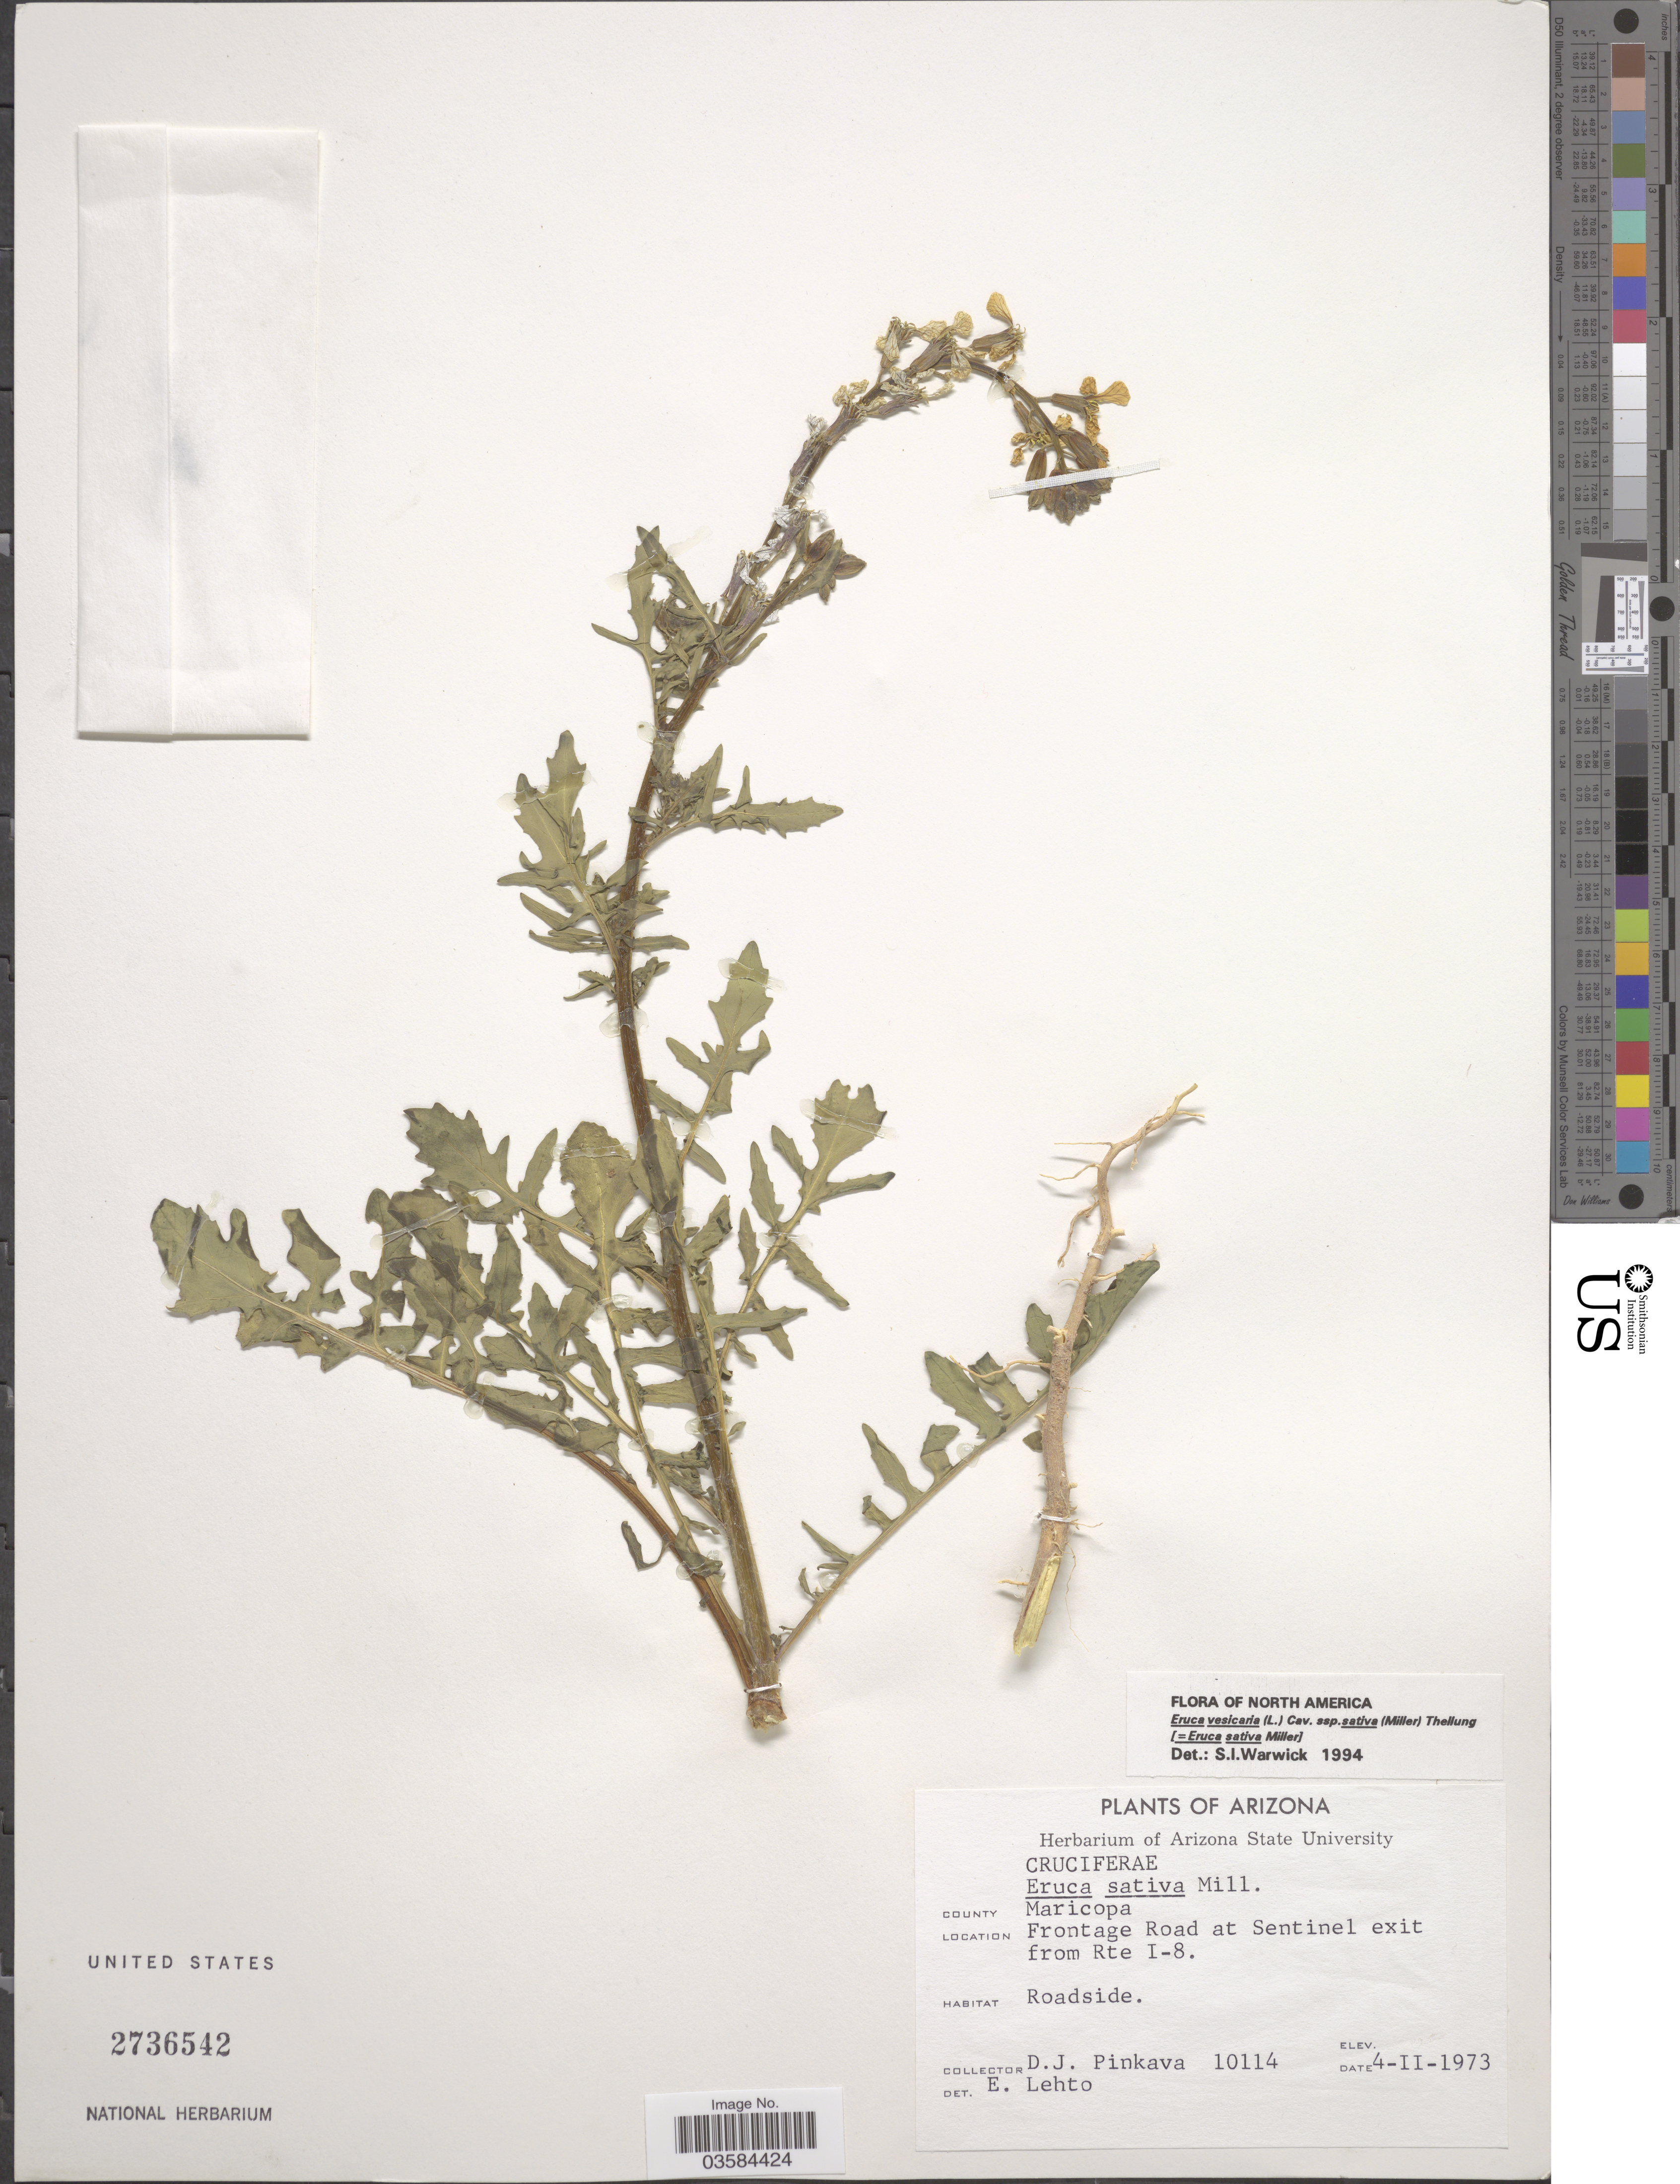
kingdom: Plantae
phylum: Tracheophyta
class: Magnoliopsida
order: Brassicales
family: Brassicaceae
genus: Eruca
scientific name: Eruca sativa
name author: Mill.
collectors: D. J. Pinkava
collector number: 10114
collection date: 1973-02-04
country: United States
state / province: Arizona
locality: County Maricopa. Frontage Road at Sentinel exit from Rte I-18.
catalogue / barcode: US 2736542